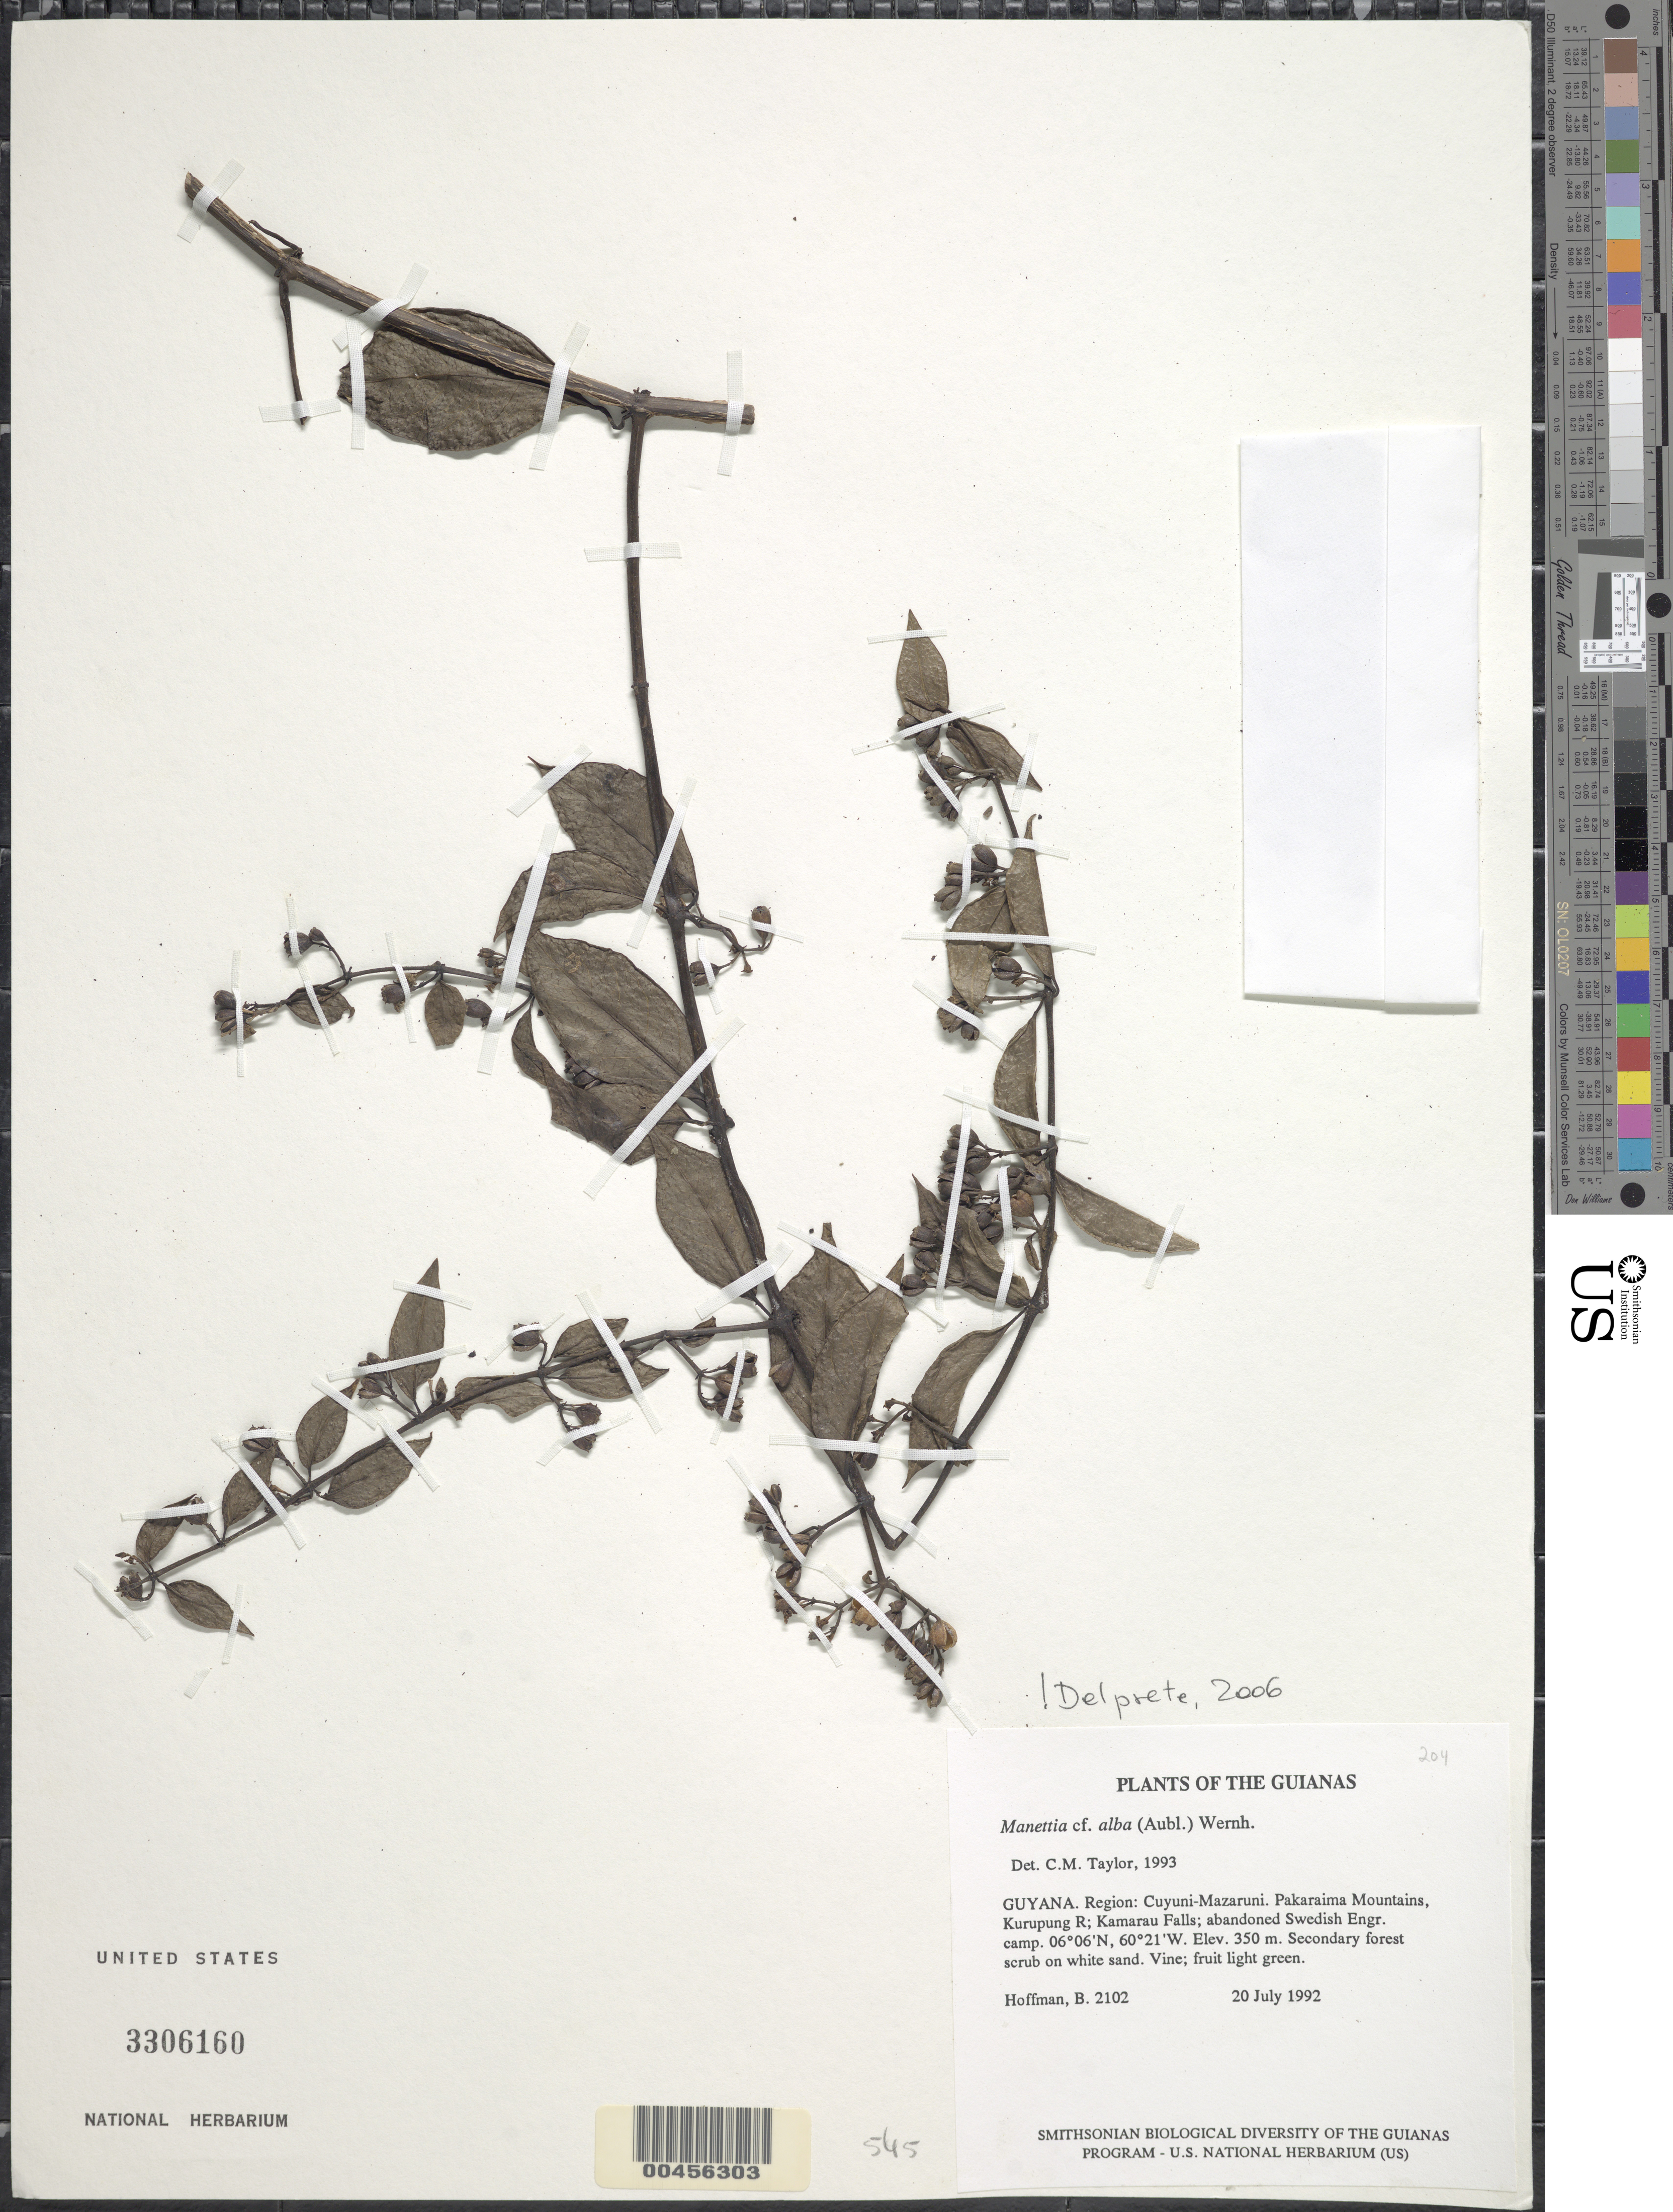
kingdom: Plantae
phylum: Tracheophyta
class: Magnoliopsida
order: Gentianales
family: Rubiaceae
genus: Manettia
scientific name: Manettia alba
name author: (Aubl.) Wernham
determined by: Delprete, P. G., Herb. de Guyane Cay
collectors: B. Hoffman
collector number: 2102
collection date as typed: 20 July 1992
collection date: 1992-07-20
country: Guyana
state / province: Cuyuni-Mazaruni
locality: Pakaraima Mountains, Kurupung River; Kumarau Falls; abandoned Swedish engineering compound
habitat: Secondary forest scrub on white sand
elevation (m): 350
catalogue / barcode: US 3306160